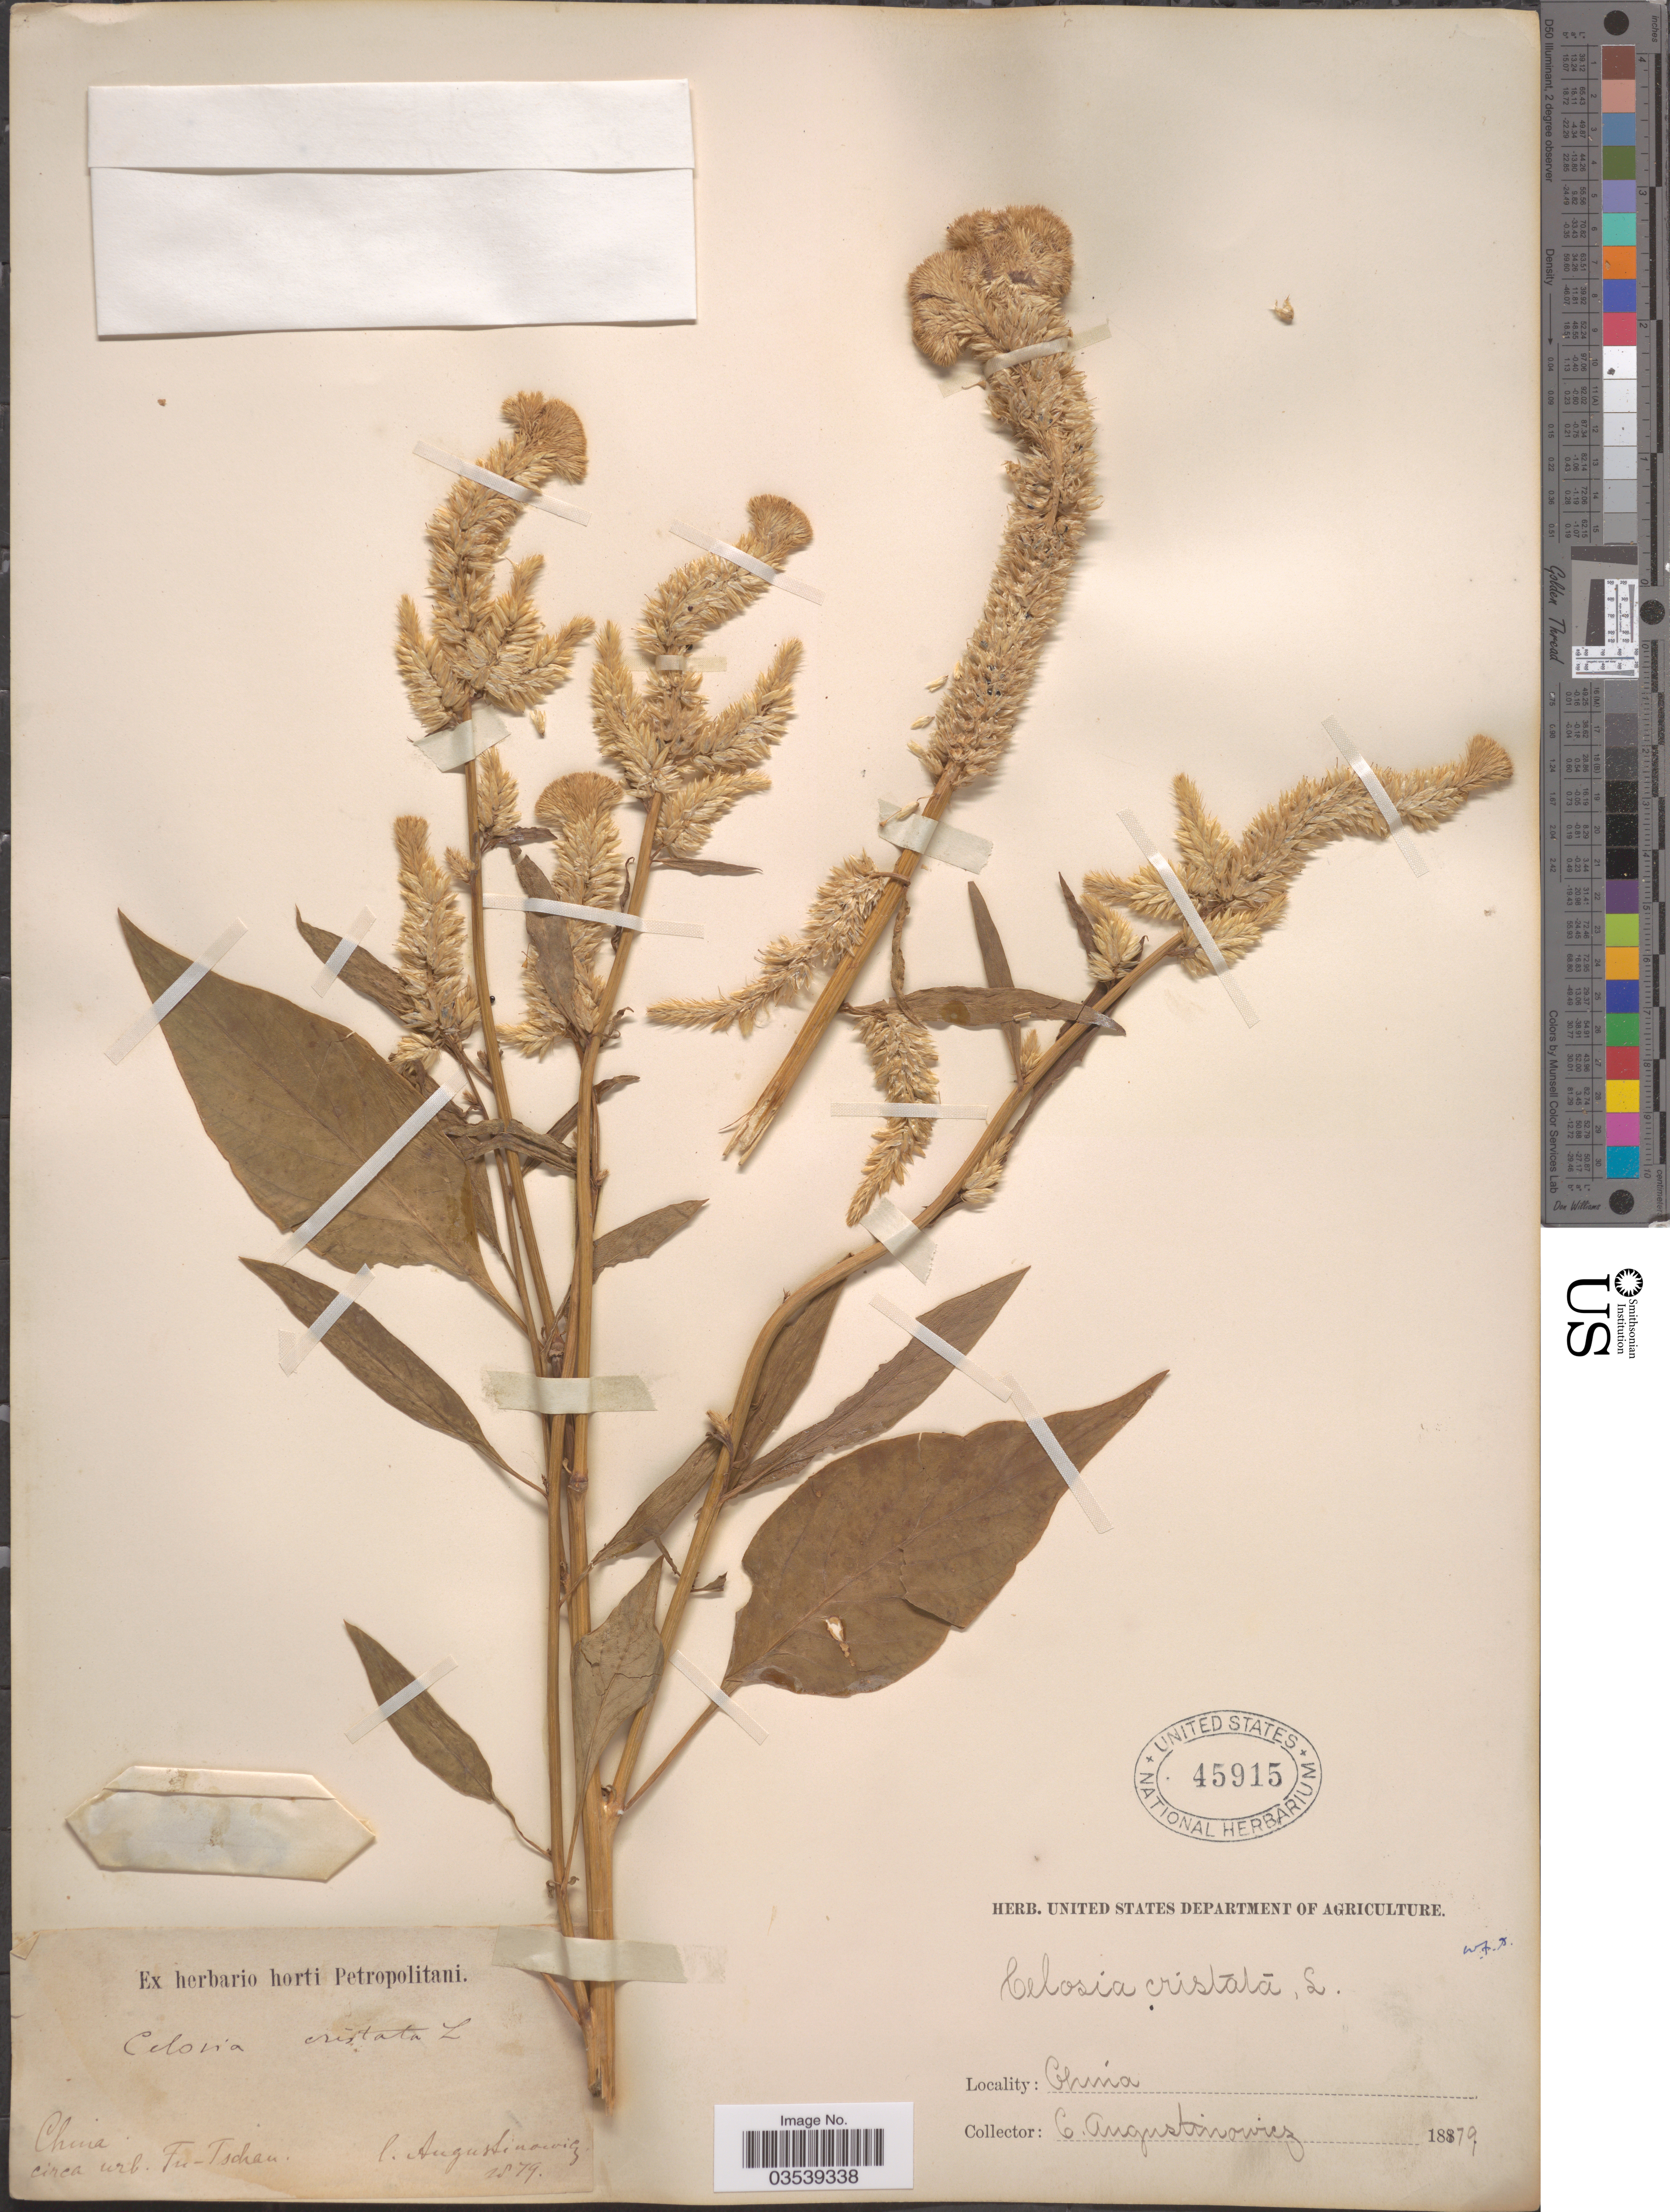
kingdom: Plantae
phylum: Tracheophyta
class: Magnoliopsida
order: Caryophyllales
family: Amaranthaceae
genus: Celosia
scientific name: Celosia argentea var. cristata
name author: (L.) Kuntze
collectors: C. Augustinowicz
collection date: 1879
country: China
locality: Circa urb. Fu-Tschan.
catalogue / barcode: US 45915